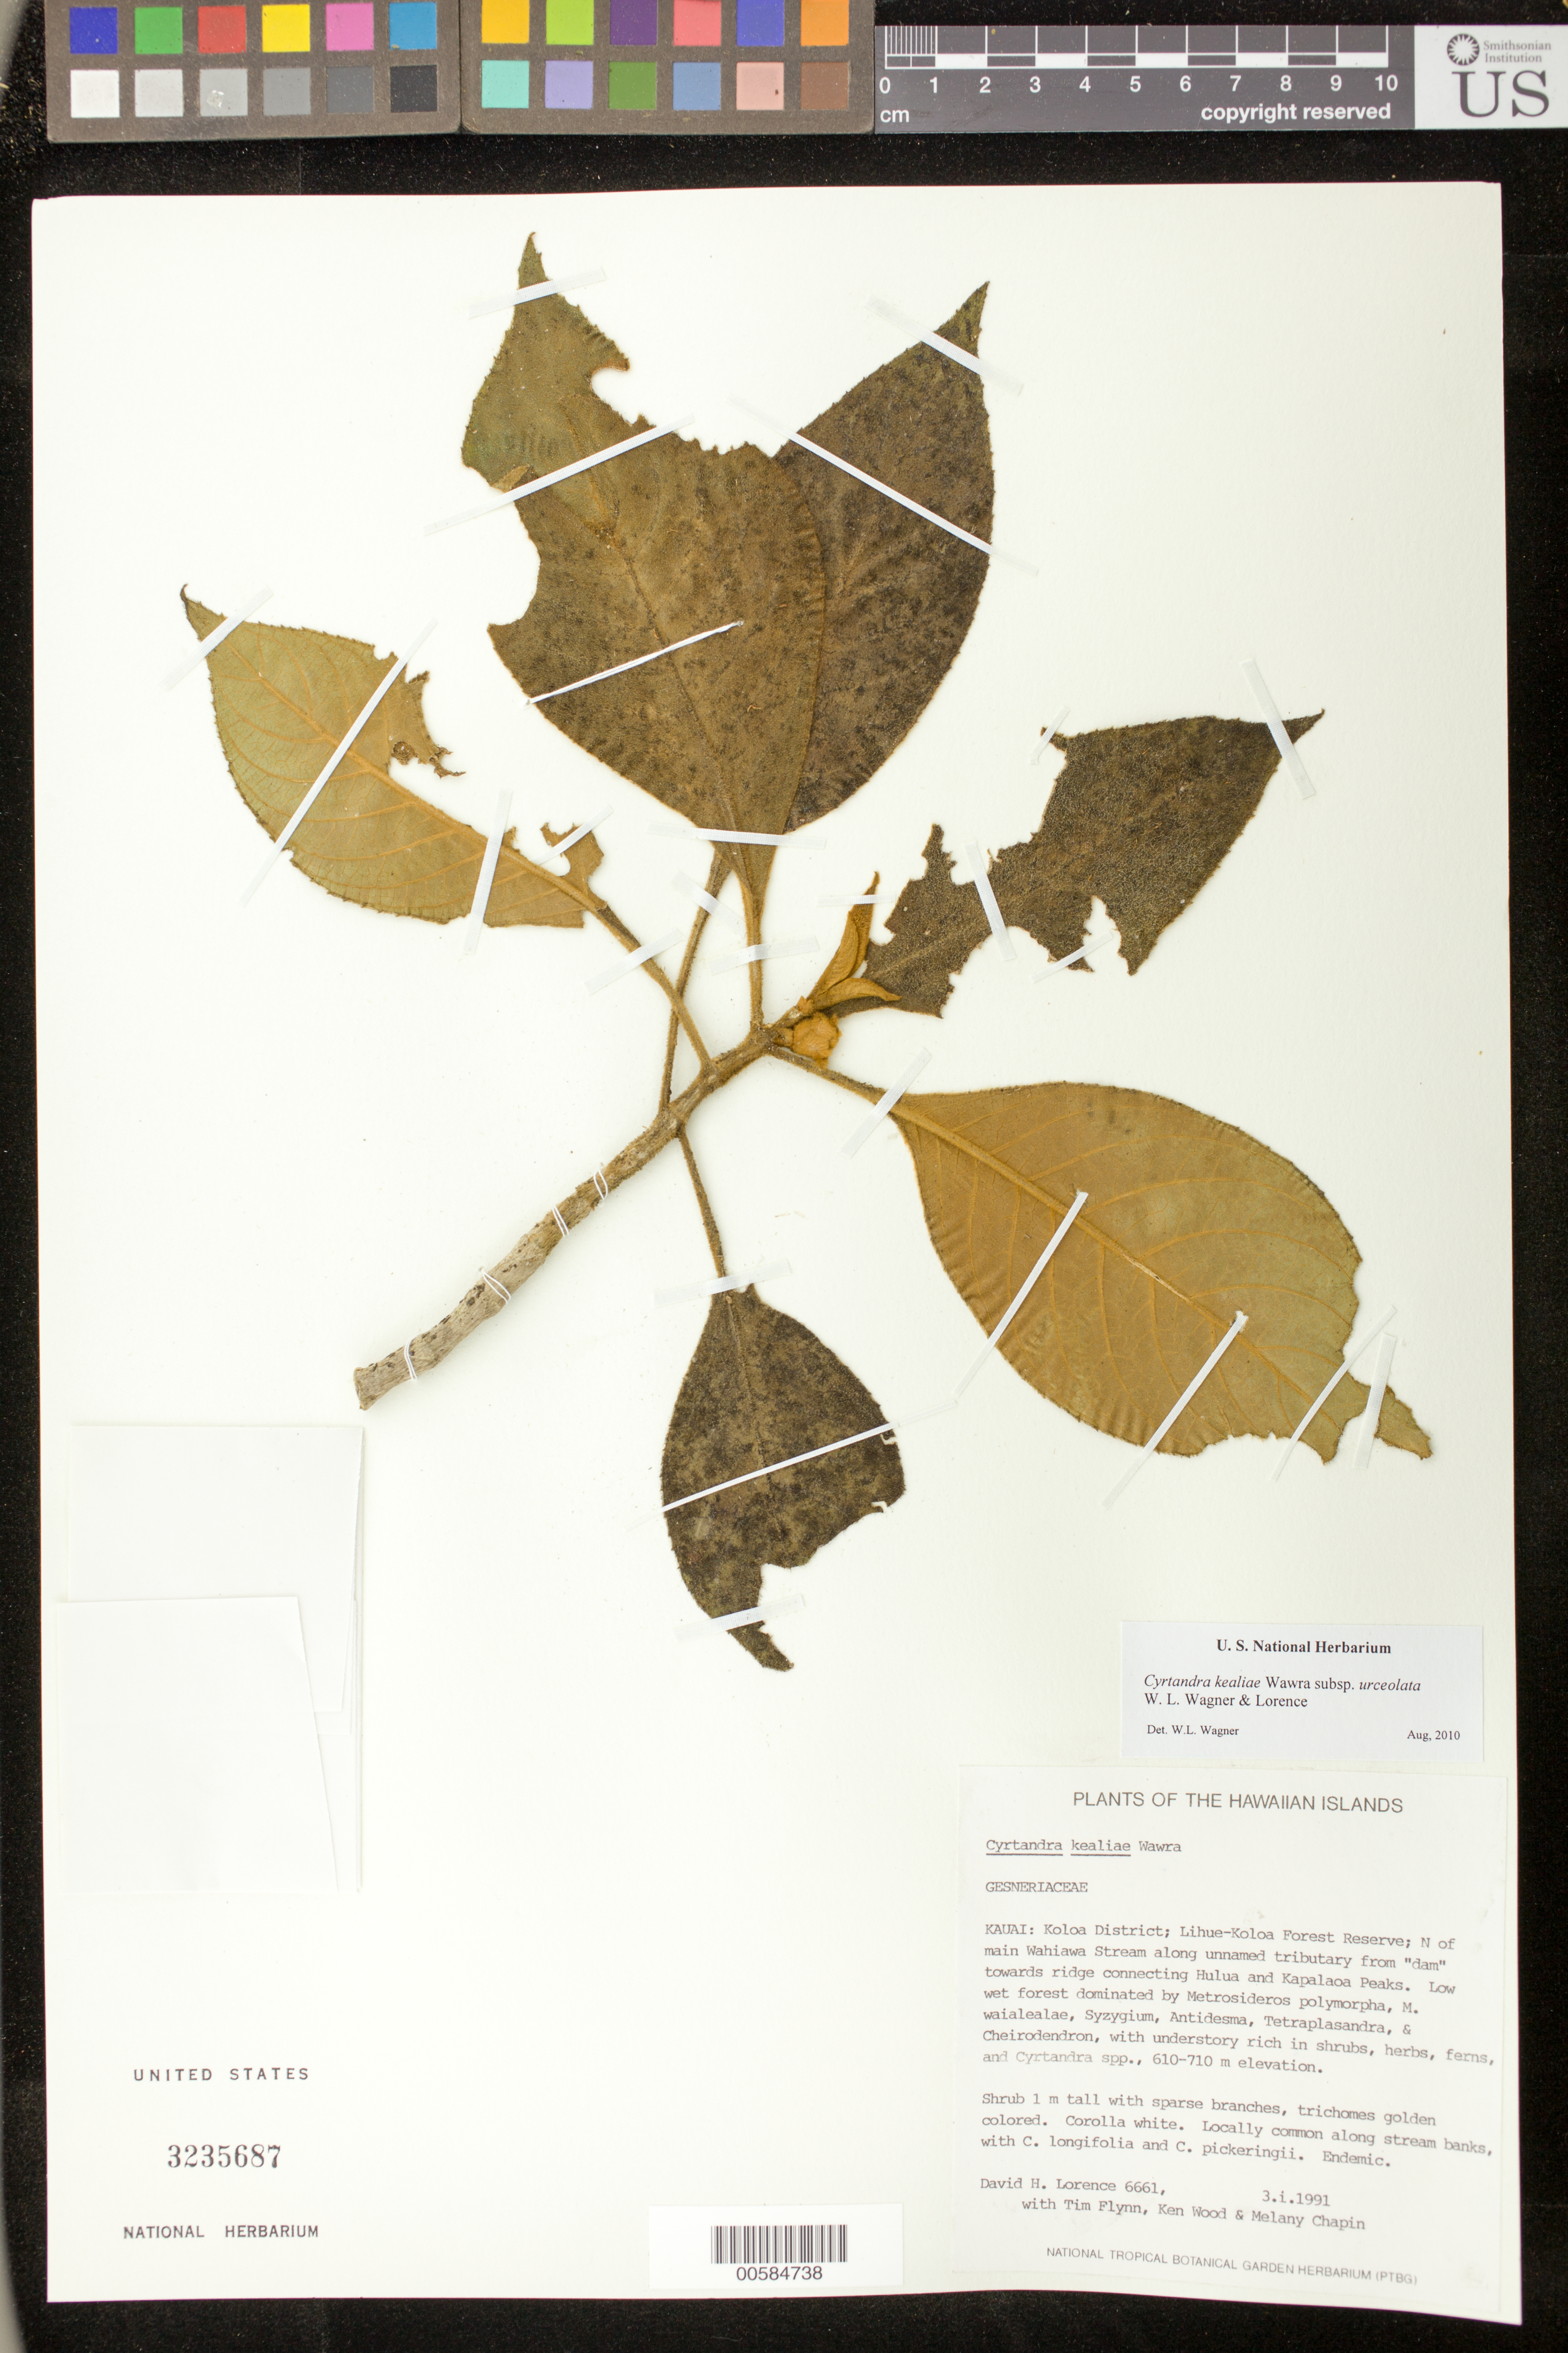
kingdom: Plantae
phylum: Tracheophyta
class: Magnoliopsida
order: Lamiales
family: Gesneriaceae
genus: Cyrtandra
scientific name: Cyrtandra kealiae subsp. urceolata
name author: W.L. Wagner & Lorence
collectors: D. Lorence, T. W. Flynn, K. Wood & M. Chapin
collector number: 6661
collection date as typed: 3 Jan 1991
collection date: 1991-01-03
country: United States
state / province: Hawaii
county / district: Kauai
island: Kaua'i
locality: Koloa Dist; Lihue-Koloa For Res; N of main Wahiawa Stream along unnamed tributary from "dam" towards ridge connecting Hulua...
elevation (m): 610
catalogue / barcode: US 3235687